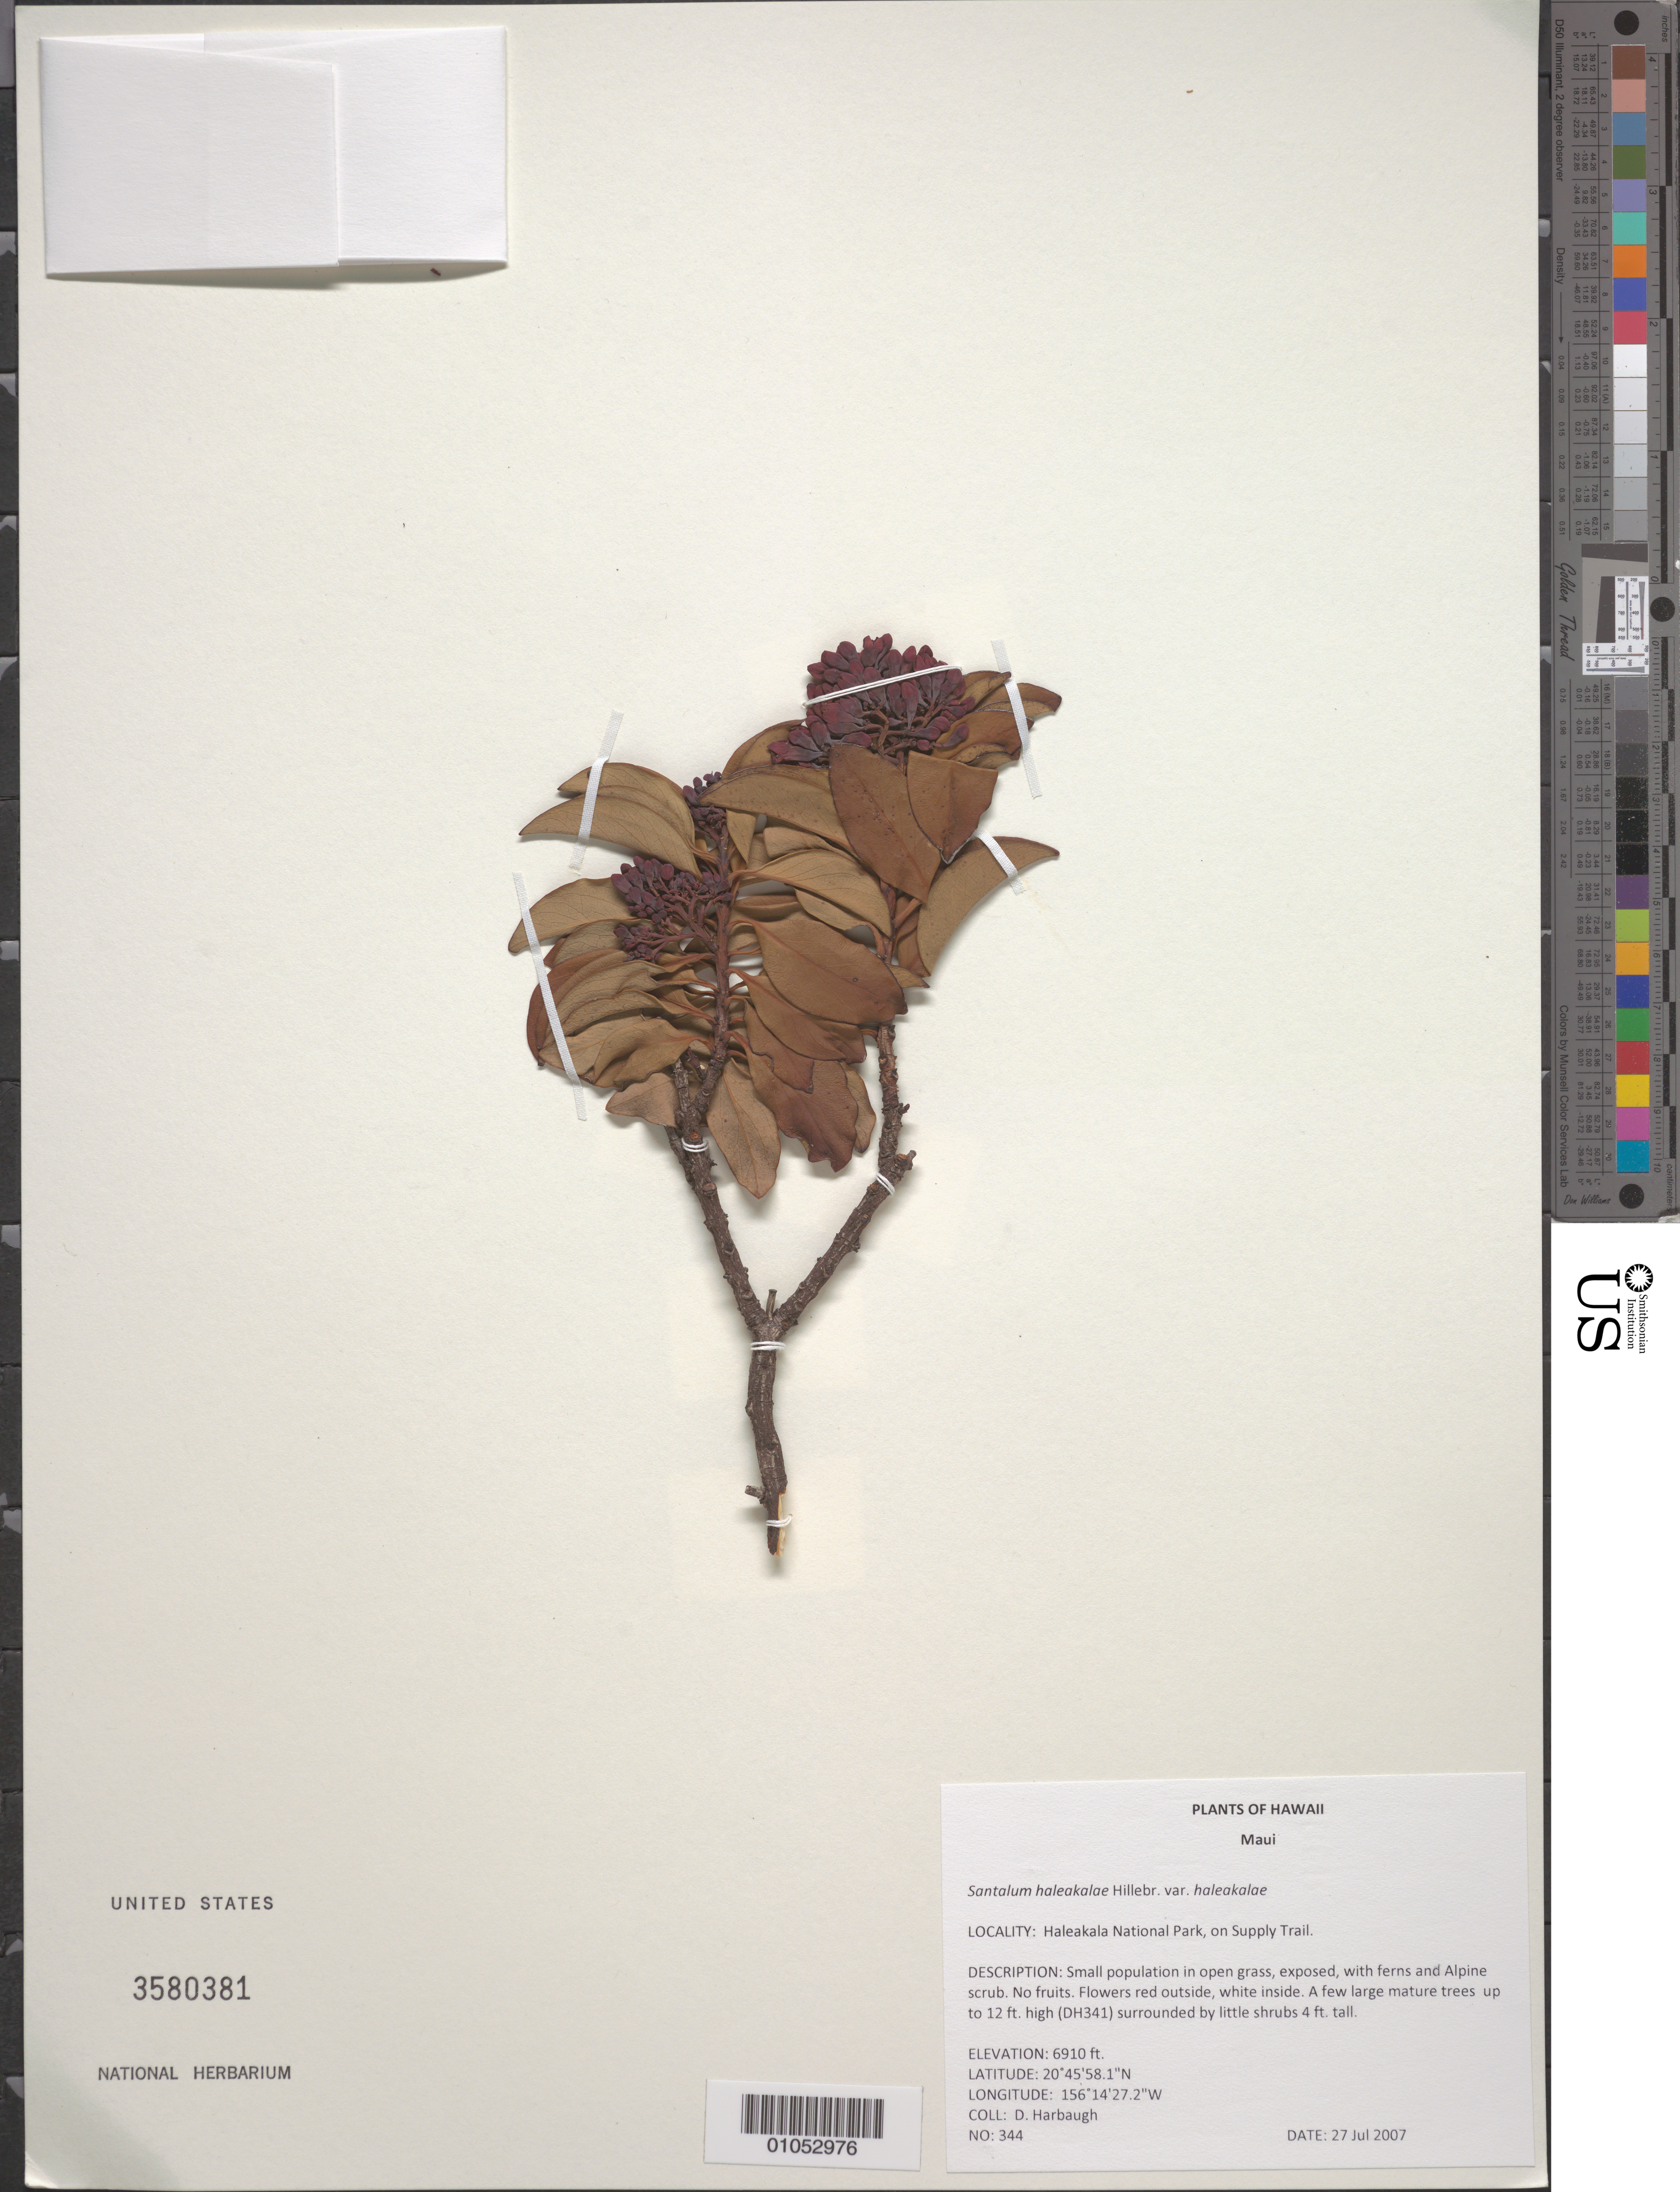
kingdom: Plantae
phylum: Tracheophyta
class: Magnoliopsida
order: Santalales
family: Santalaceae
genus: Santalum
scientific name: Santalum haleakalae var. haleakalae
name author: Hillebr.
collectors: D. Harbaugh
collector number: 344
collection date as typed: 27 Jul 2007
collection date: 2007-07-27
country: United States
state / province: Hawaii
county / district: Maui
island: Maui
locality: Haleakala National Park, on Supply Trail.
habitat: Alpine scrub, in open grass, exposed.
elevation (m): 2106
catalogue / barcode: US 3580381